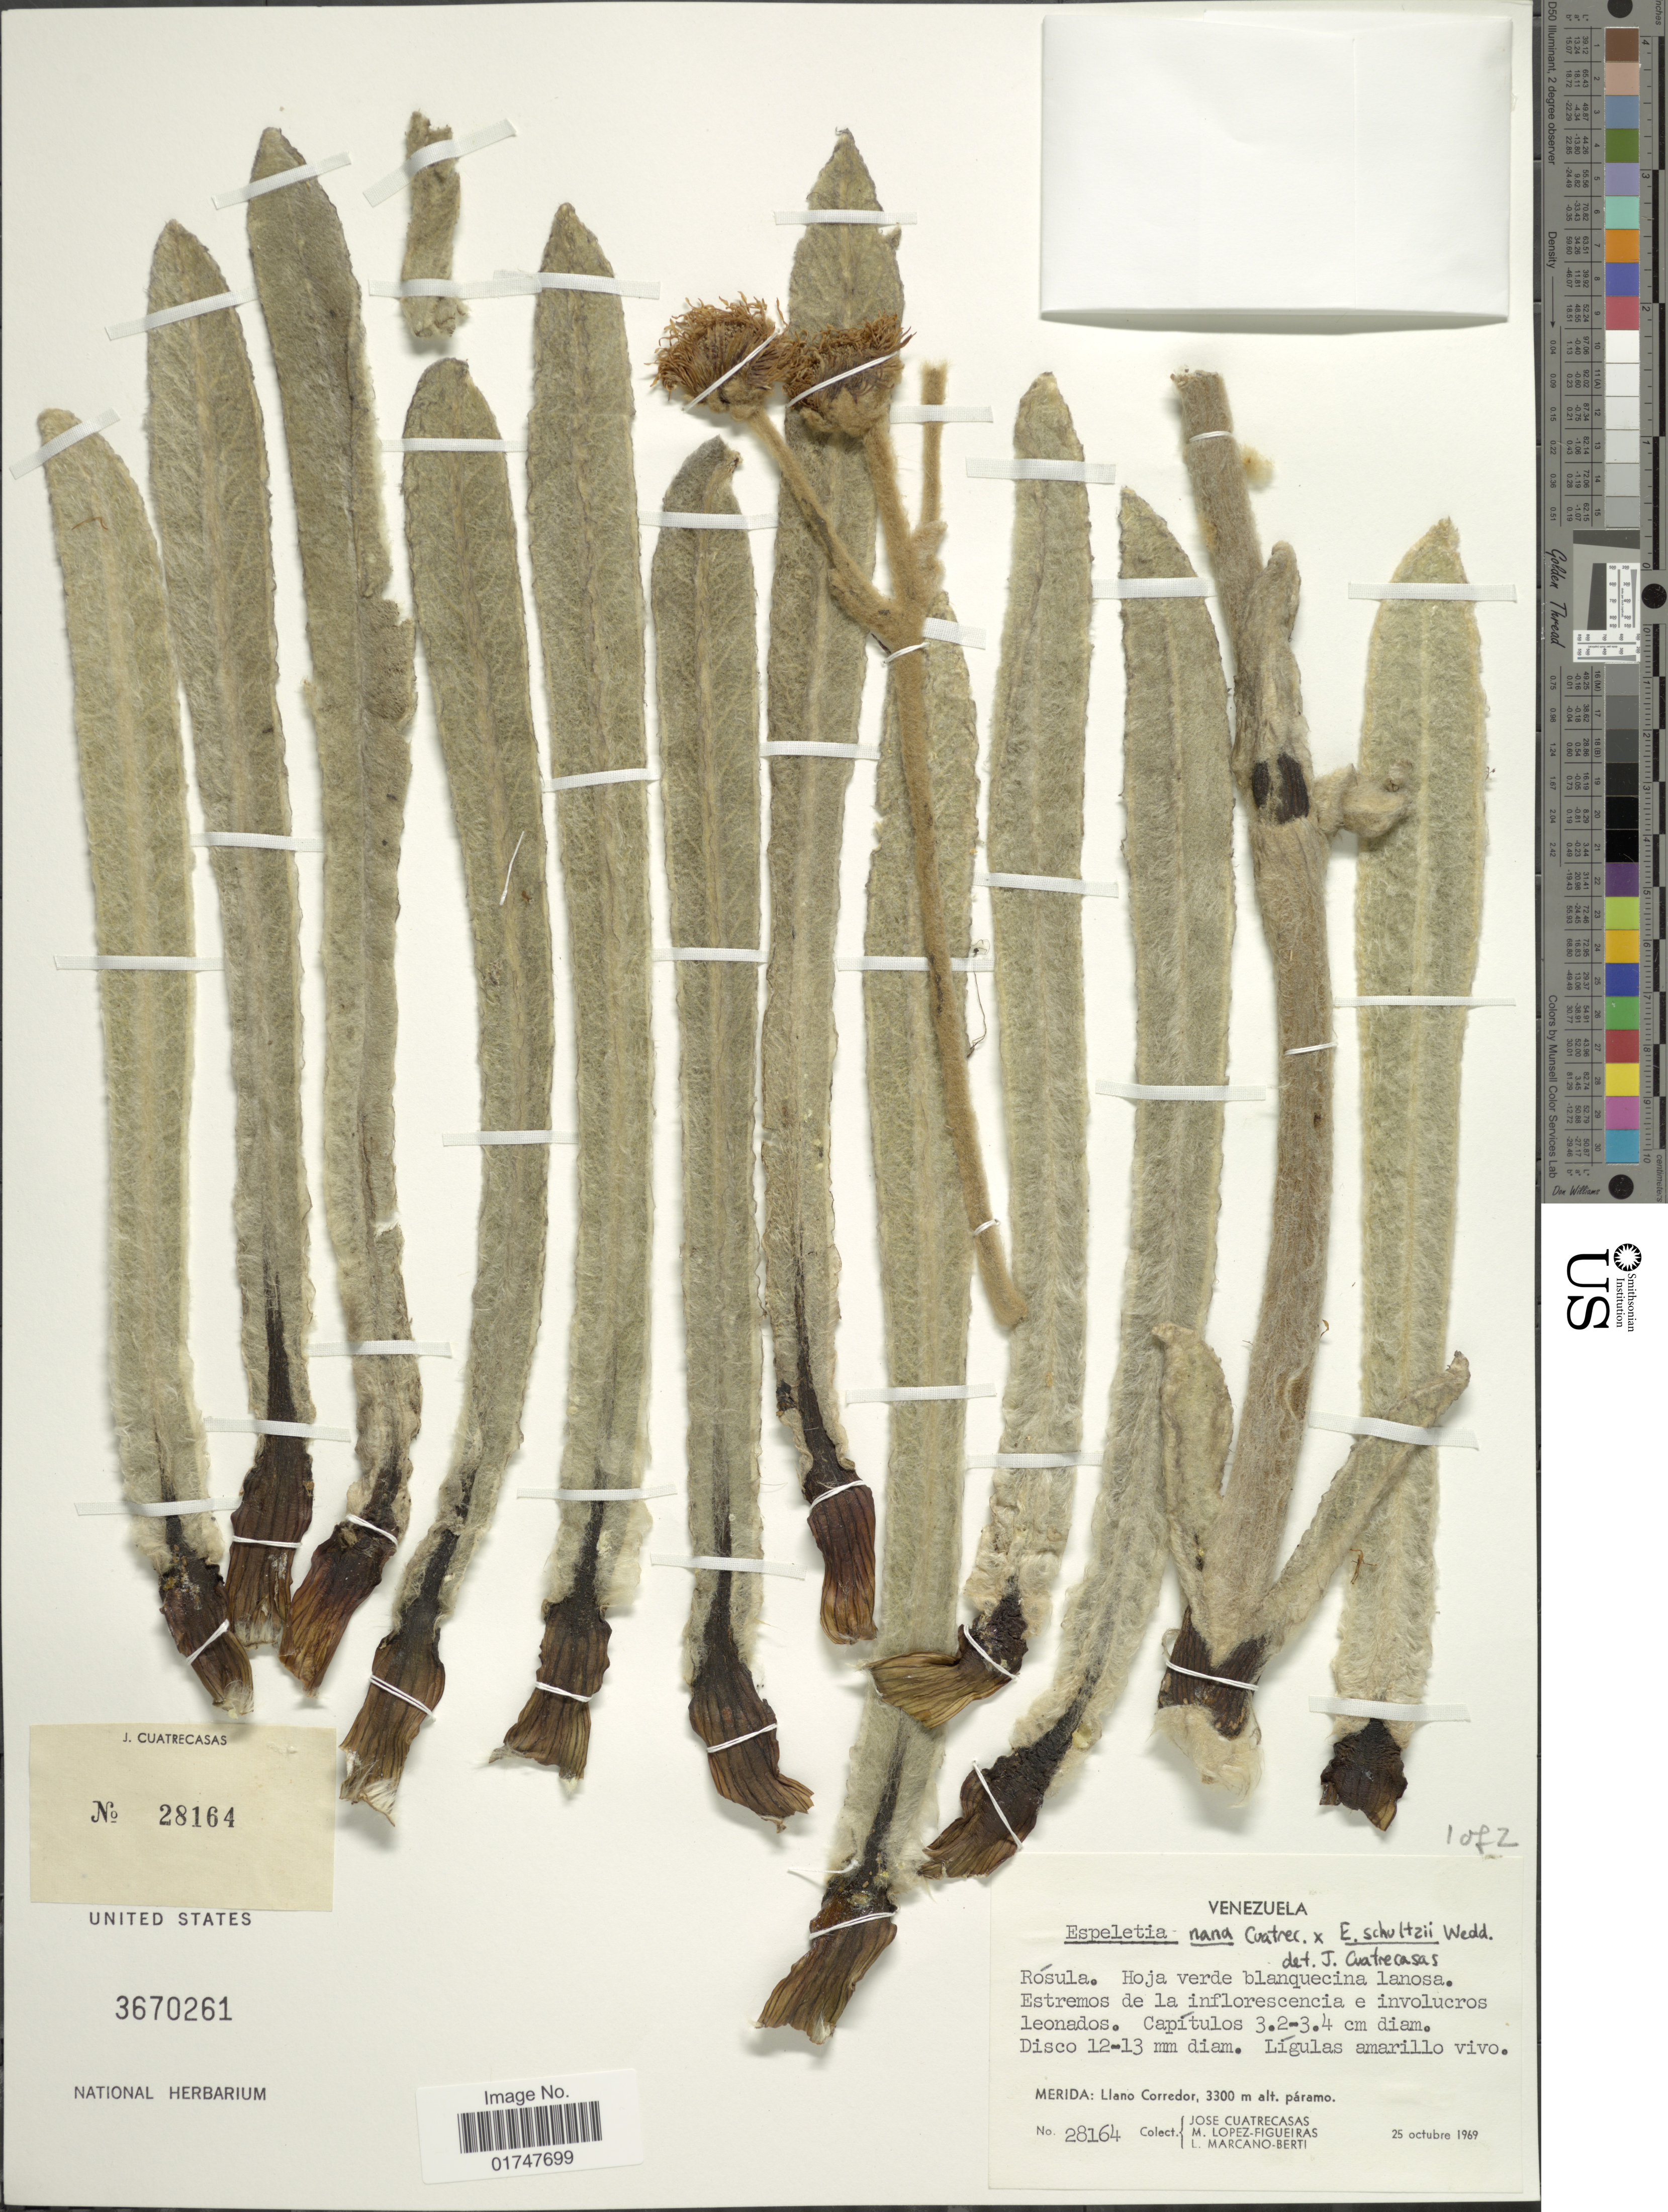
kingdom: Plantae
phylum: Tracheophyta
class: Magnoliopsida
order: Asterales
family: Asteraceae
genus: Espeletia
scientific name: Espeletia nana x E. schultzii Wedd.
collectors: J. Cuatrecasas, M. López Figueiras & L. Marcano-Berti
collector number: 28164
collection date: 1969-10-25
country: Venezuela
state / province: Mérida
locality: Llano Corredor. páramo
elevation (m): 3300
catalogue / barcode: US 3670261